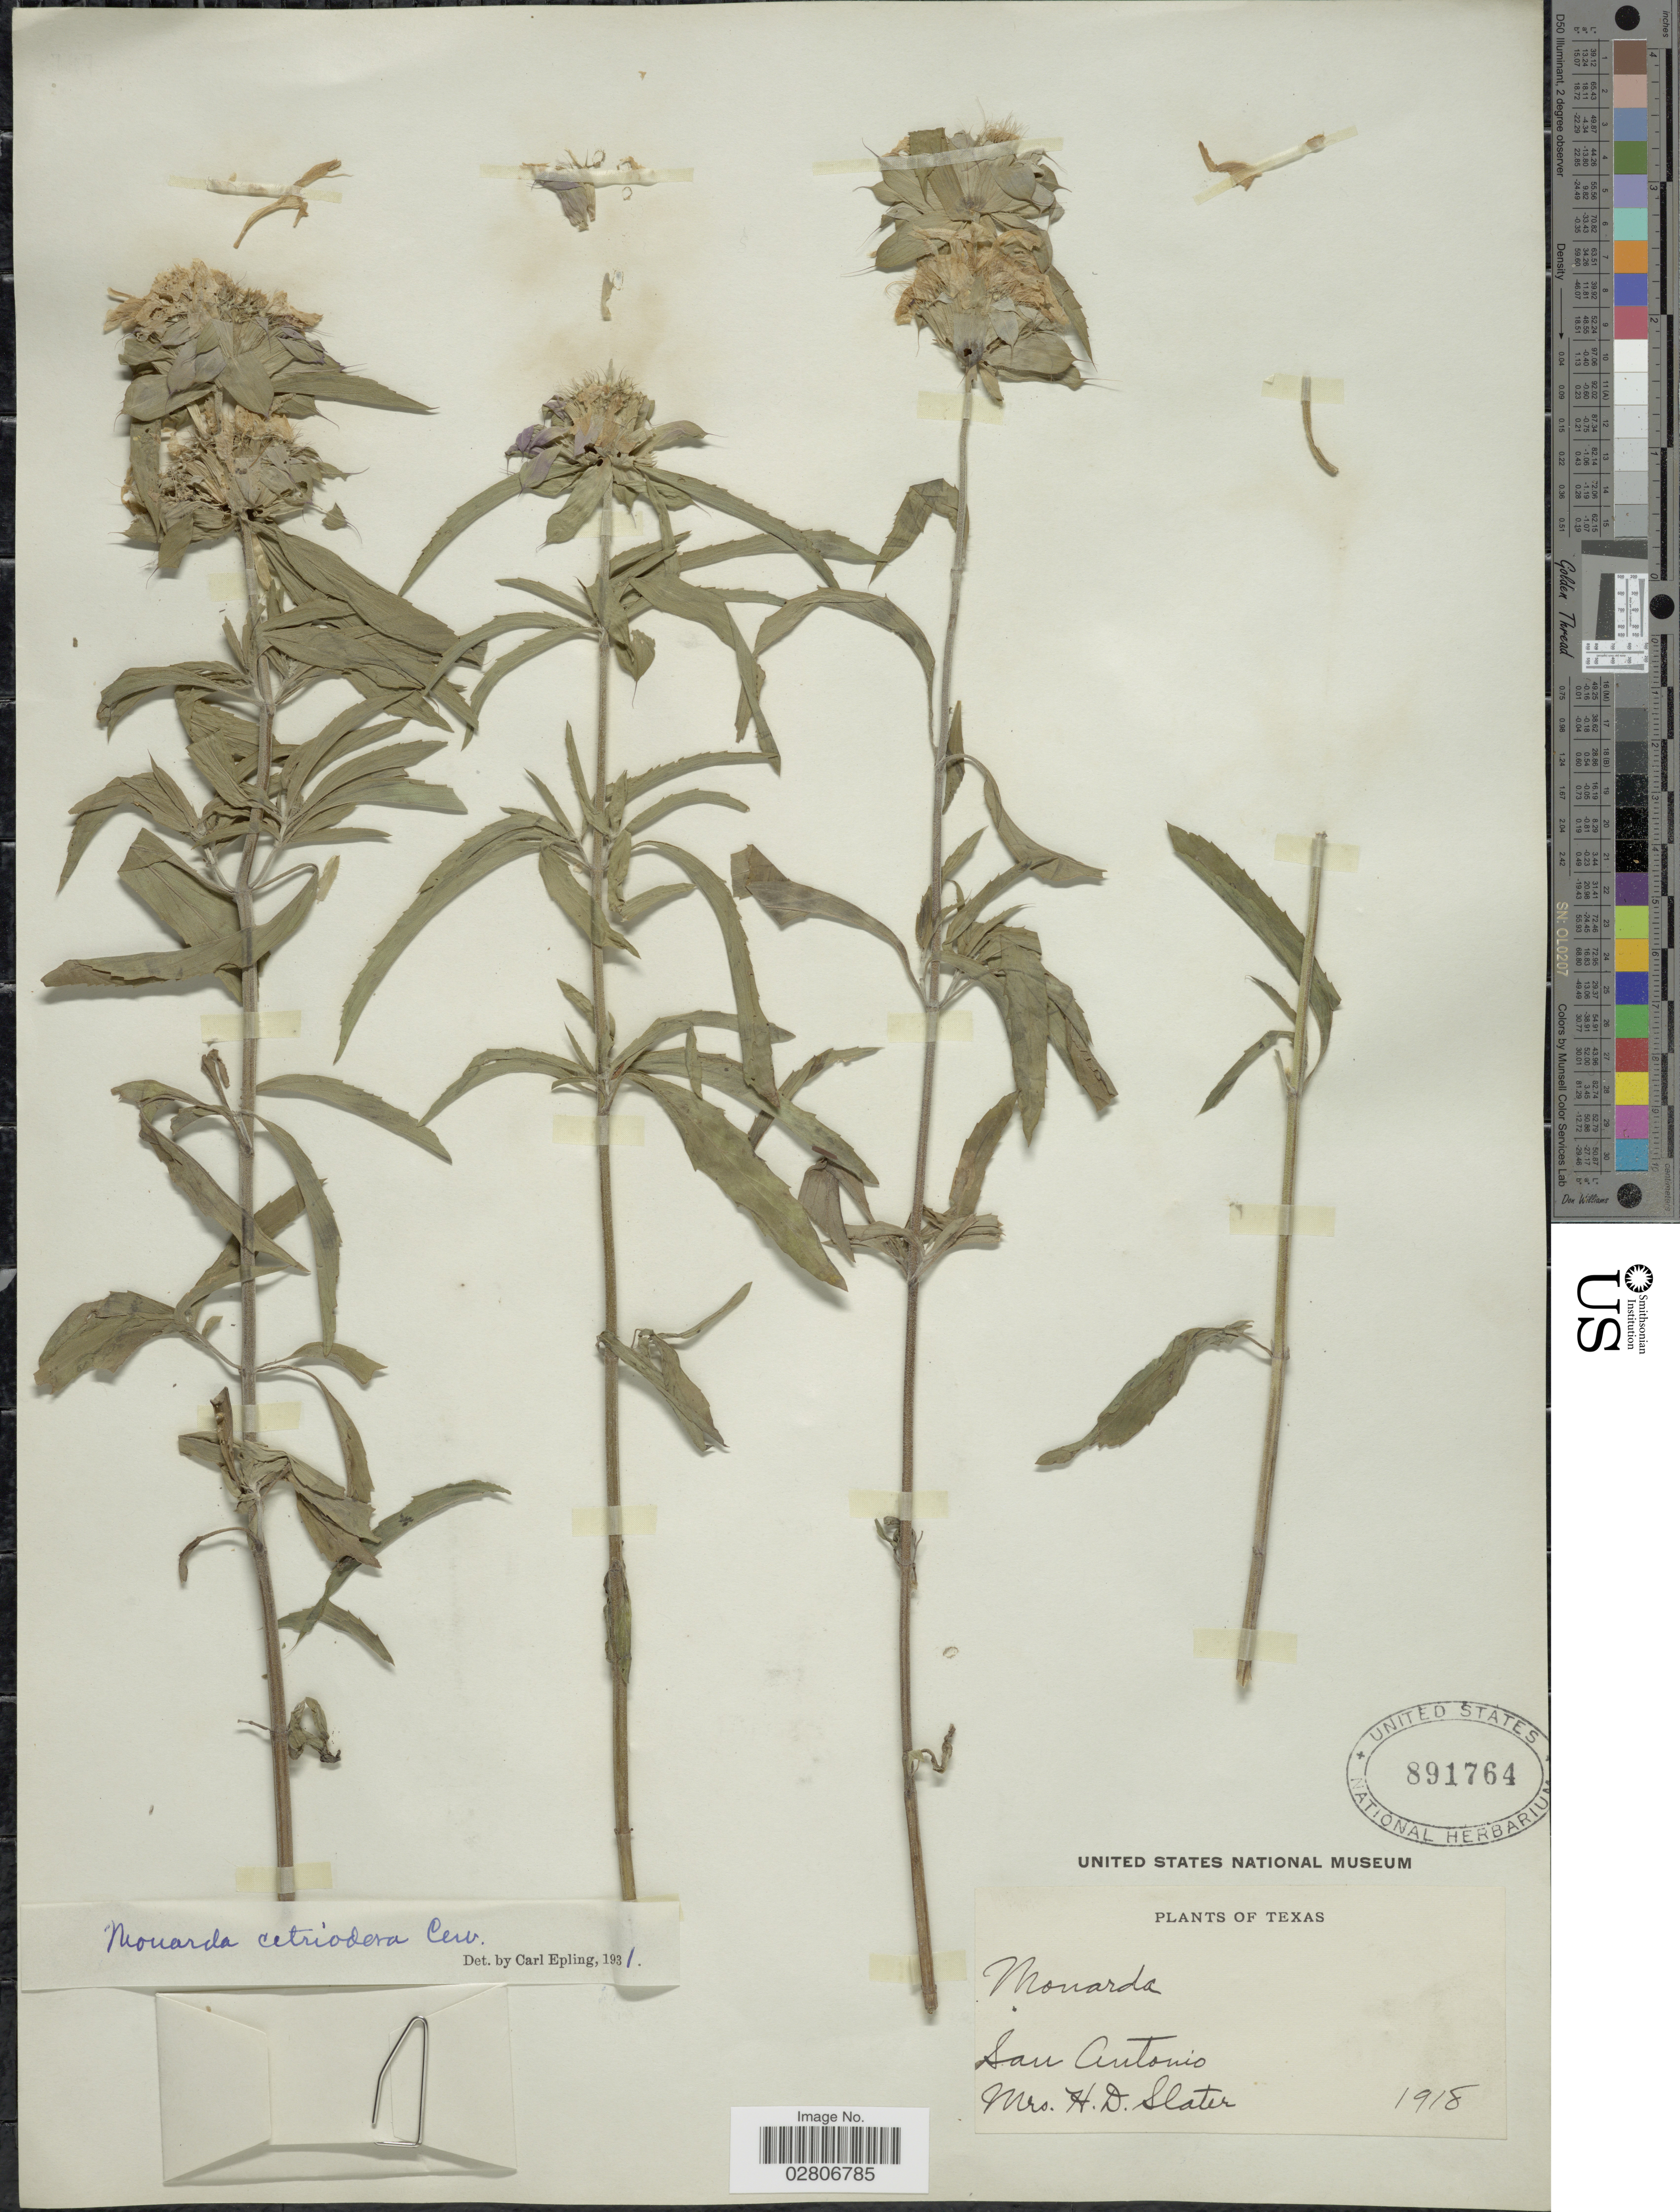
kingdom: Plantae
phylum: Tracheophyta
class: Magnoliopsida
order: Lamiales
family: Lamiaceae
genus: Monarda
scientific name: Monarda citriodora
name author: Cerv. ex Lag.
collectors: H. Slater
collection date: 1918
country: United States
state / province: Texas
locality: San Antonio.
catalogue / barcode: US 891764